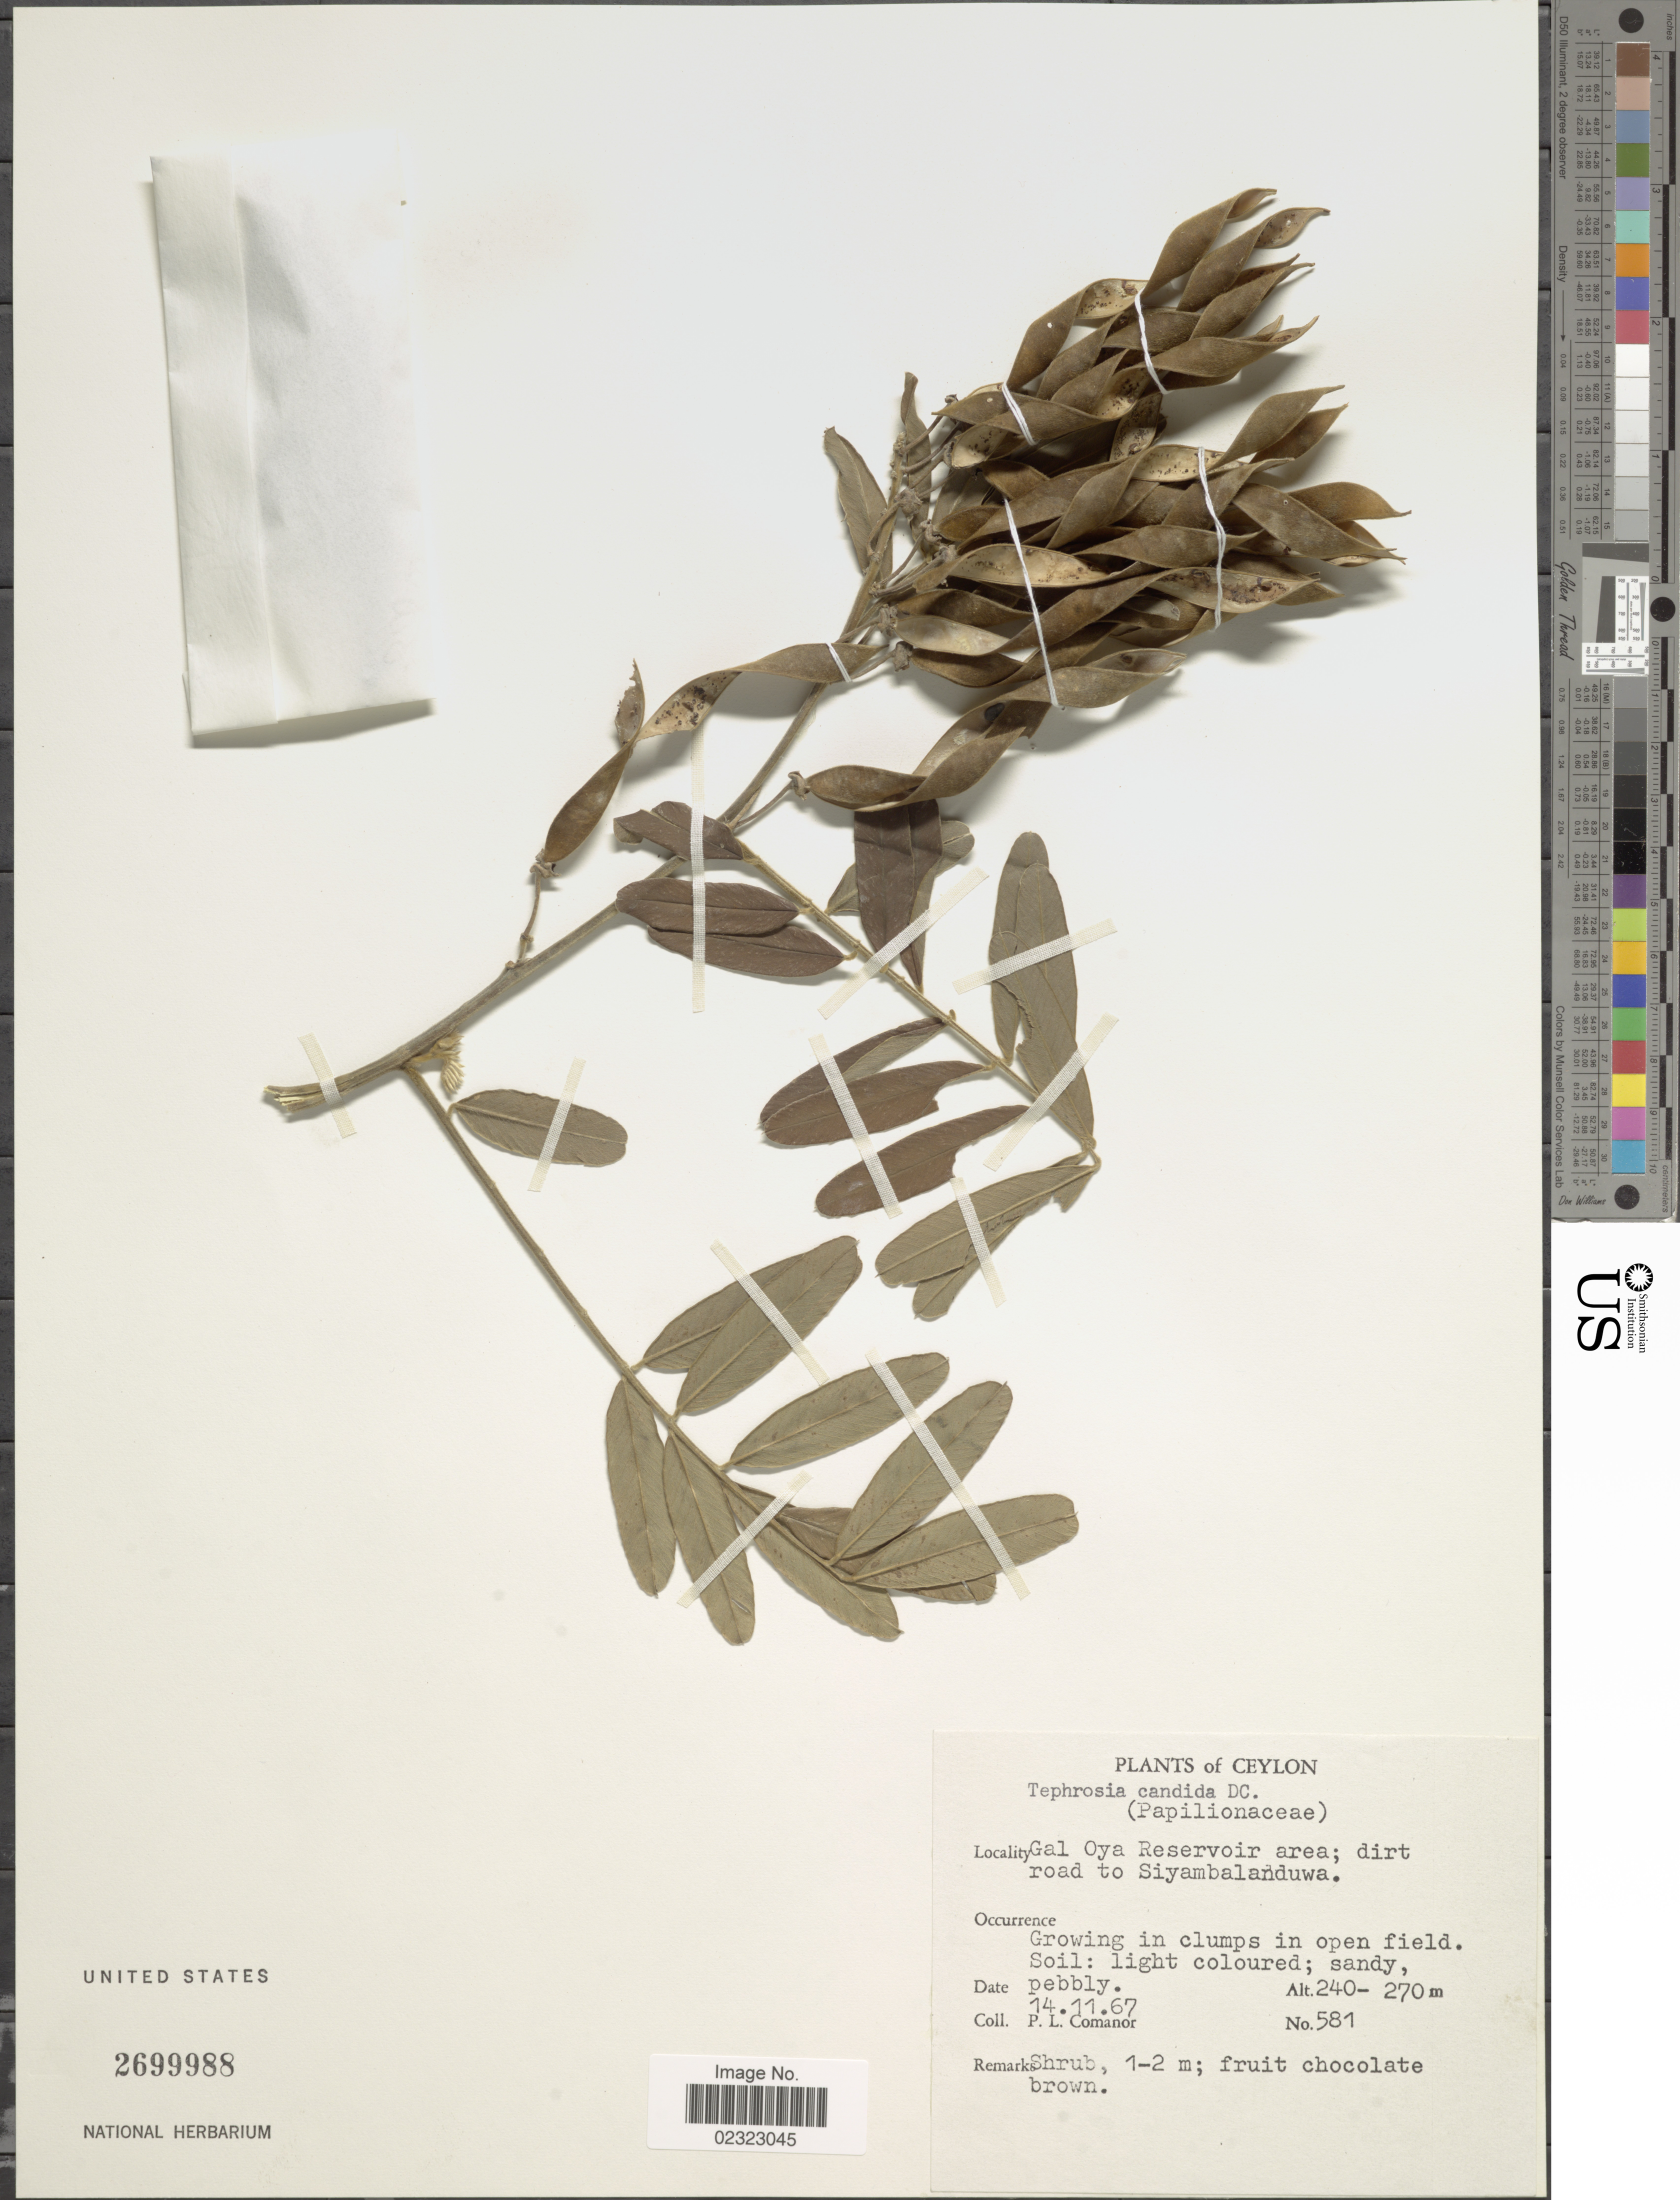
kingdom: Plantae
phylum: Tracheophyta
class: Magnoliopsida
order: Fabales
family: Fabaceae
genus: Tephrosia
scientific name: Tephrosia candida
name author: DC.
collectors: P. Comanor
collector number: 581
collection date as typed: Transcribed d/m/y: 14/11/67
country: Sri Lanka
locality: Ceylon. Gal Oya Reservoir area; dirt road to Siyambalanduwa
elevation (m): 240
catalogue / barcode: US 2699988